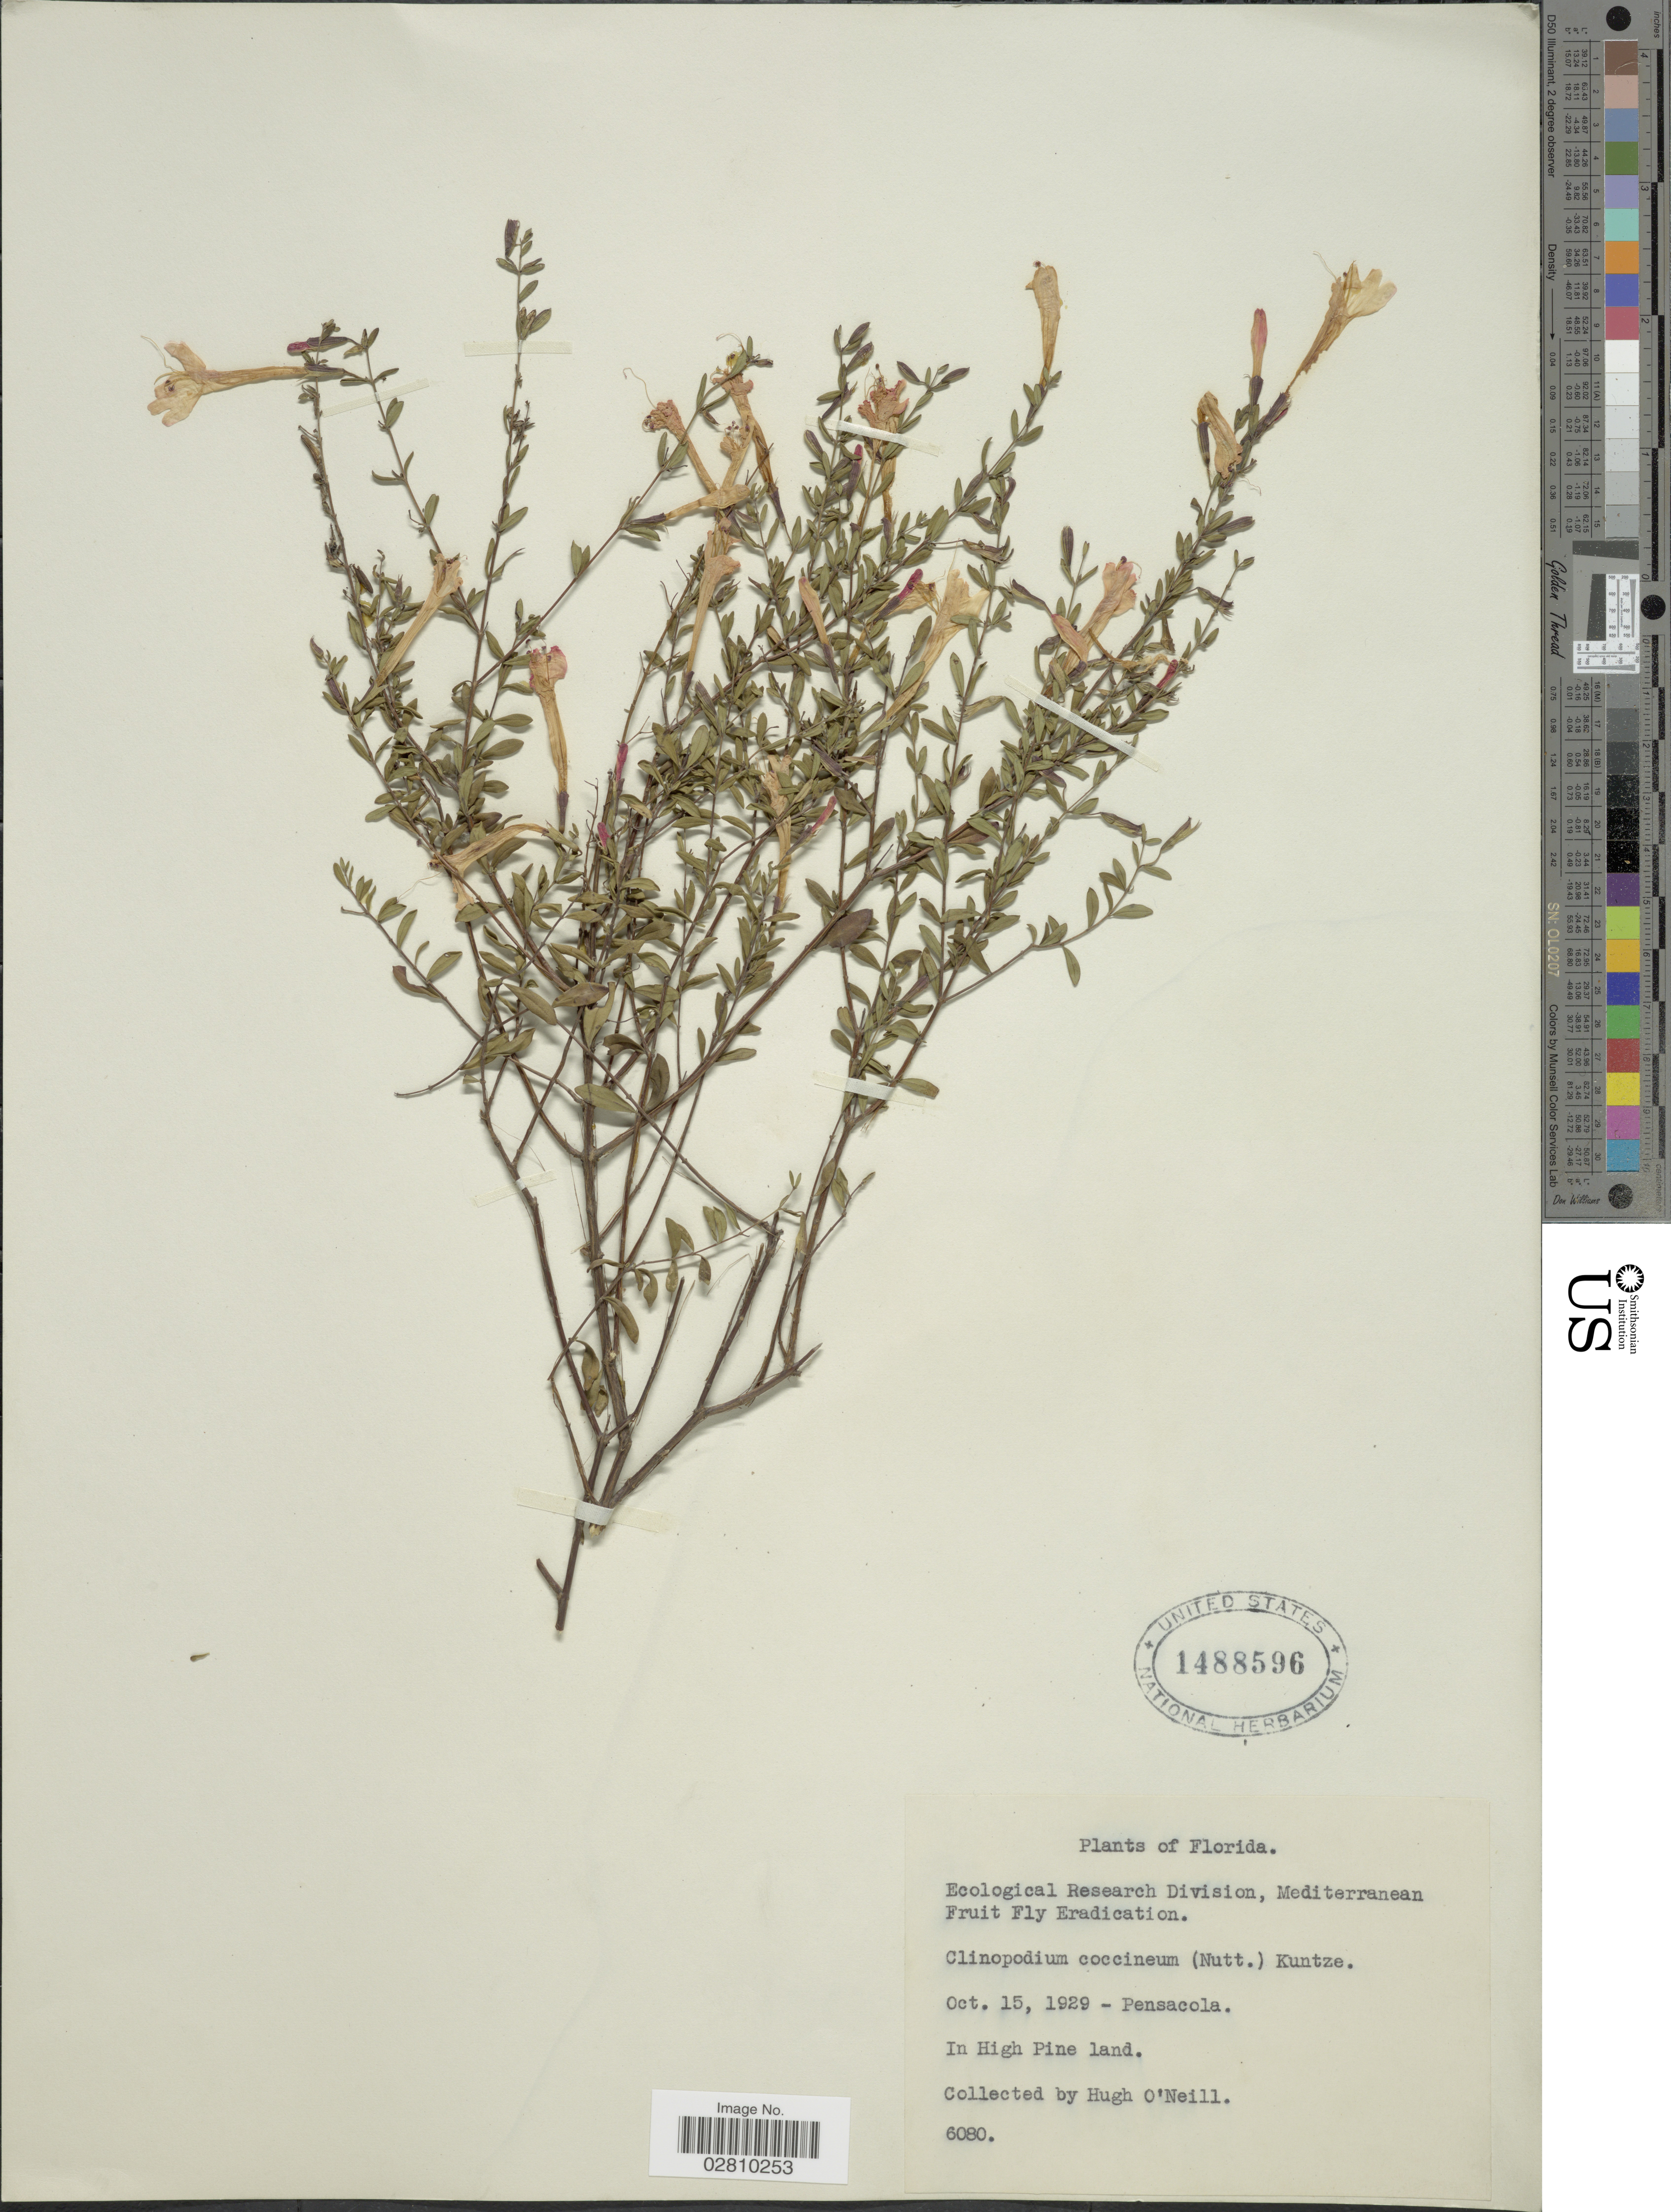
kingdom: Plantae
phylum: Tracheophyta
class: Magnoliopsida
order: Lamiales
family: Lamiaceae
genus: Clinopodium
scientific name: Clinopodium coccineum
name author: (Nutt. ex Hook.) Kuntze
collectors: H. O'Neill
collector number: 6080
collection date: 1929-10-15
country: United States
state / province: Florida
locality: Pensacola. In High Pine land.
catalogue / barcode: US 1488596